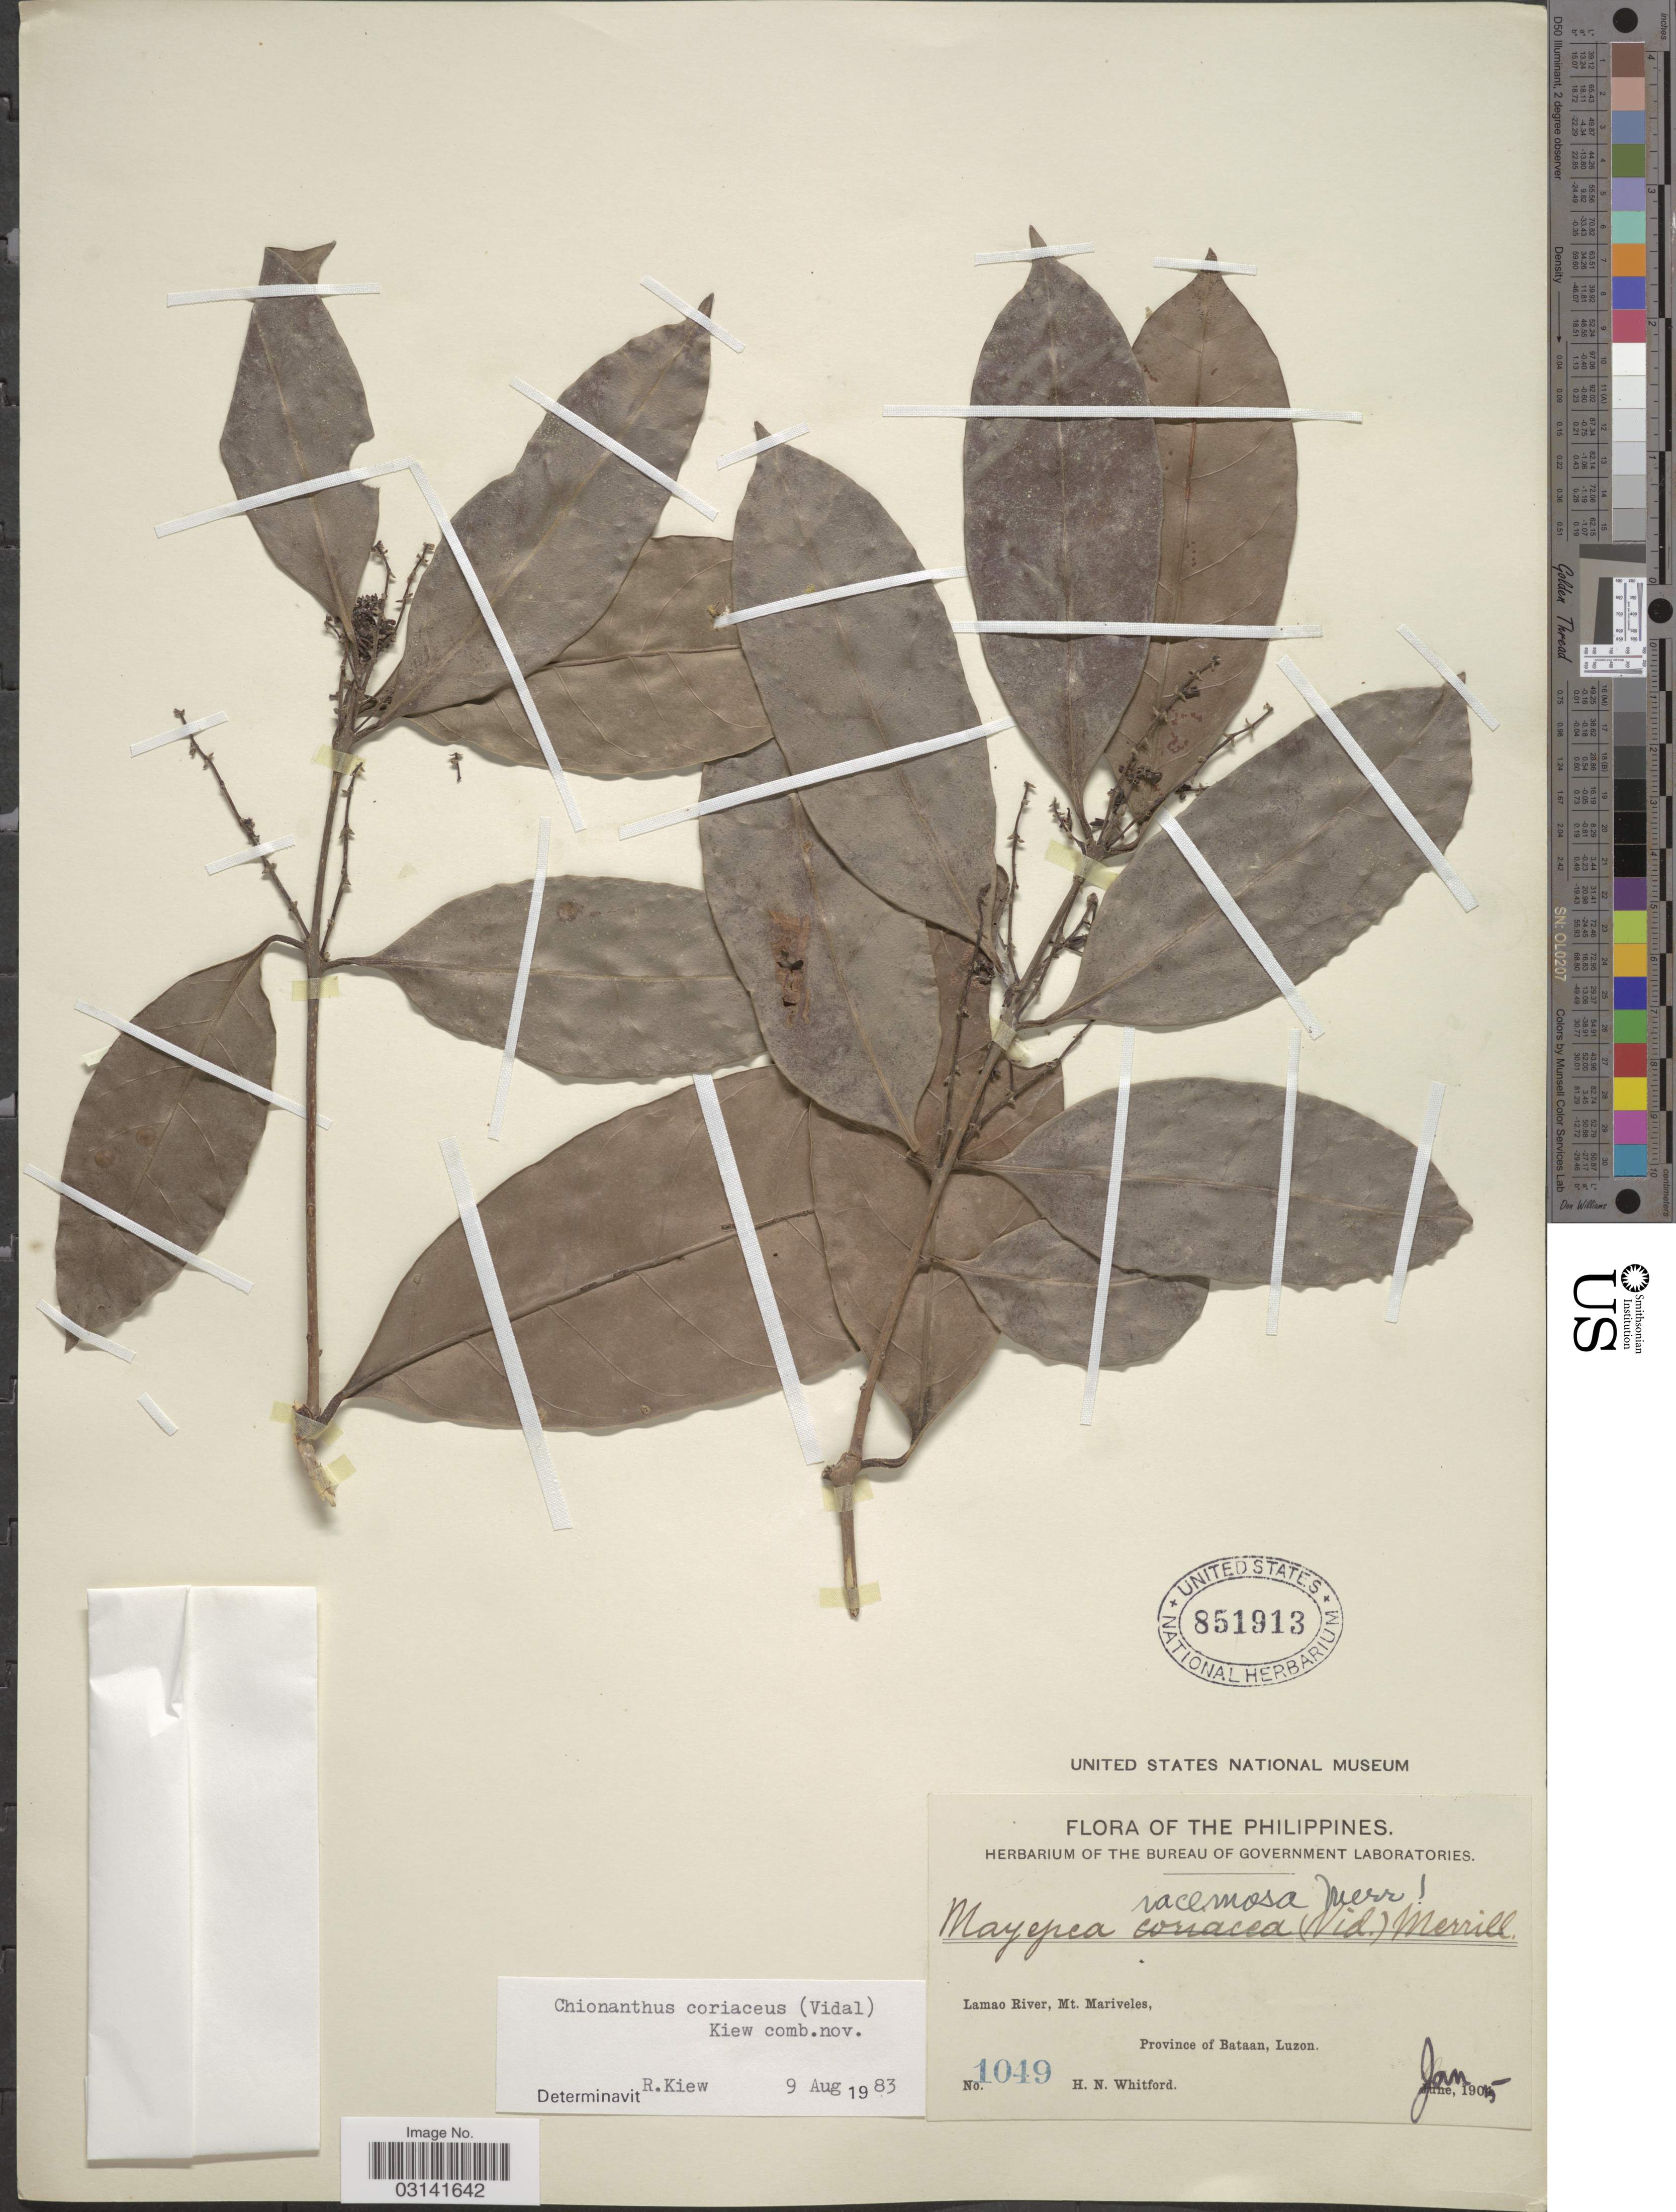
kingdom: Plantae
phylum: Tracheophyta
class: Magnoliopsida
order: Lamiales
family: Oleaceae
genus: Chionanthus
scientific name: Chionanthus coriaceus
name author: (S. Vidal) Y.P. Yang & S.Y. Lu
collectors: H. N. Whitford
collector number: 1049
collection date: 1905-01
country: Philippines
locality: Lamao River, Mt. Mariveles, Province of Bataan, Luzon.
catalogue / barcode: US 851913